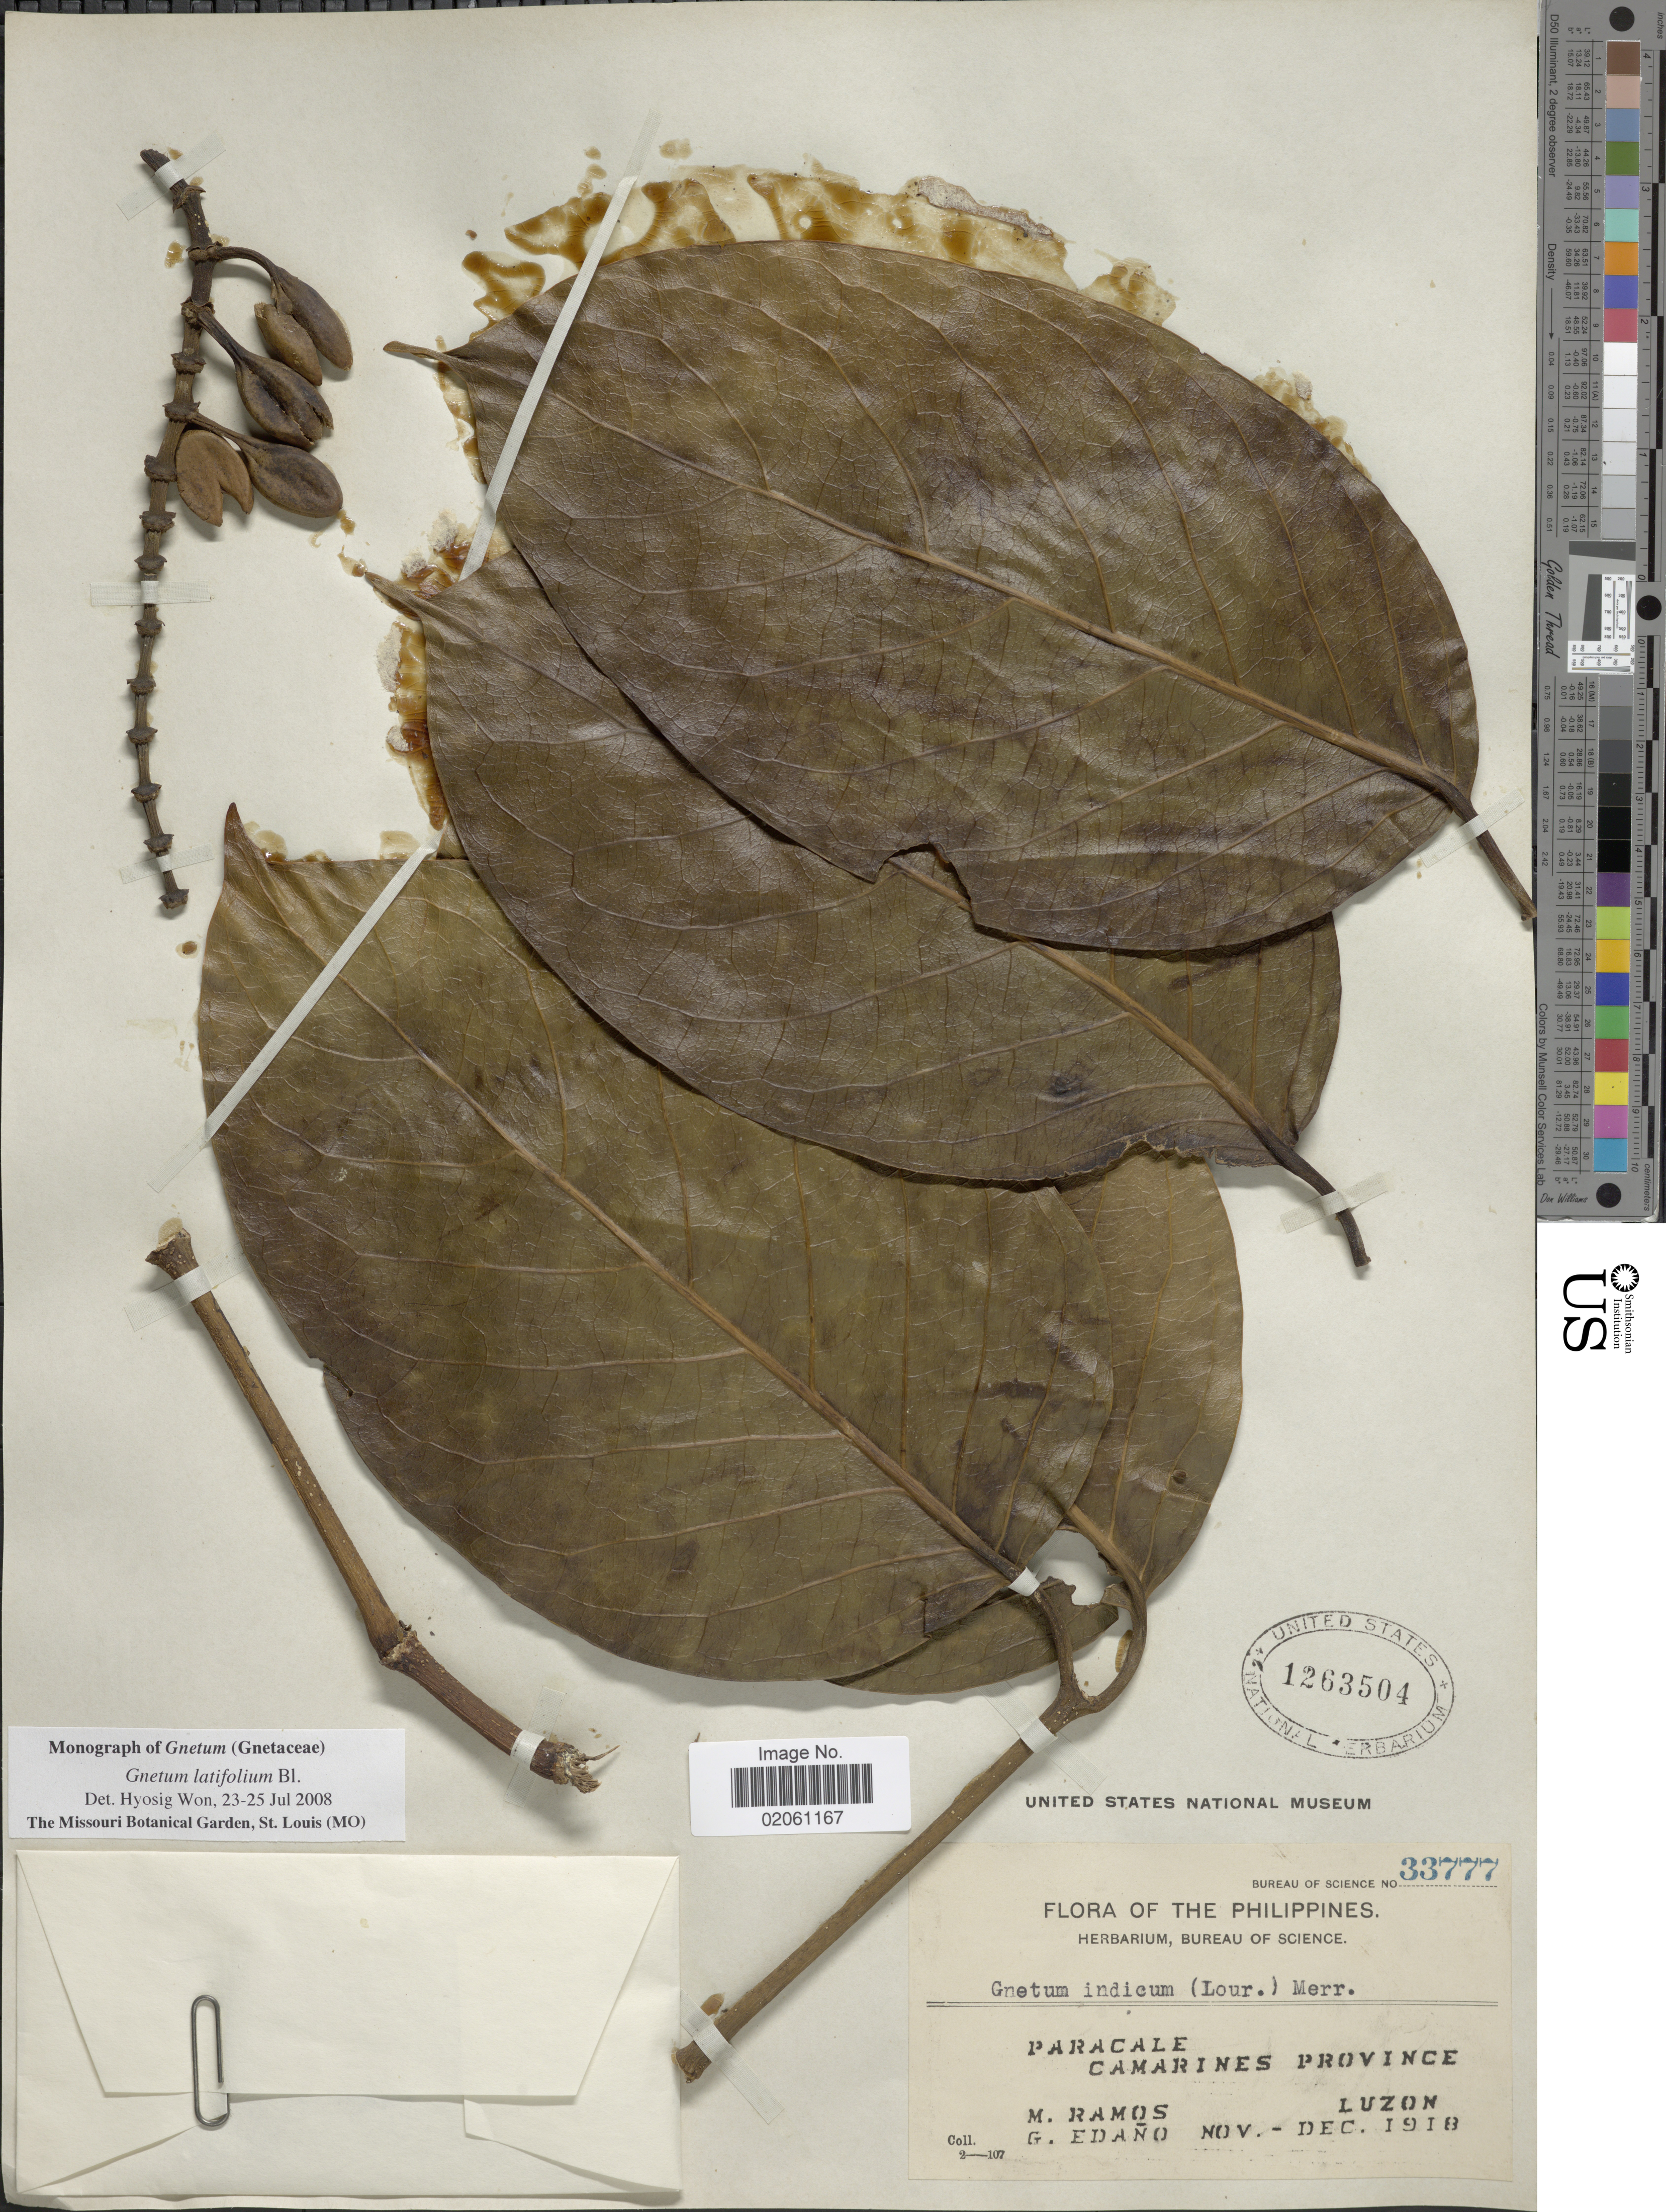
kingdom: Plantae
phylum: Tracheophyta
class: Gnetopsida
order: Gnetales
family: Gnetaceae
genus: Gnetum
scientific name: Gnetum indicum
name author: (Lour.) Merr.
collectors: M. Ramos & G. Edaño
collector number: Bureau of Science 33777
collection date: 1918-11/1918-12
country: Philippines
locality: Paracale. Camarines Province. Luzon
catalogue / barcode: US 1263504